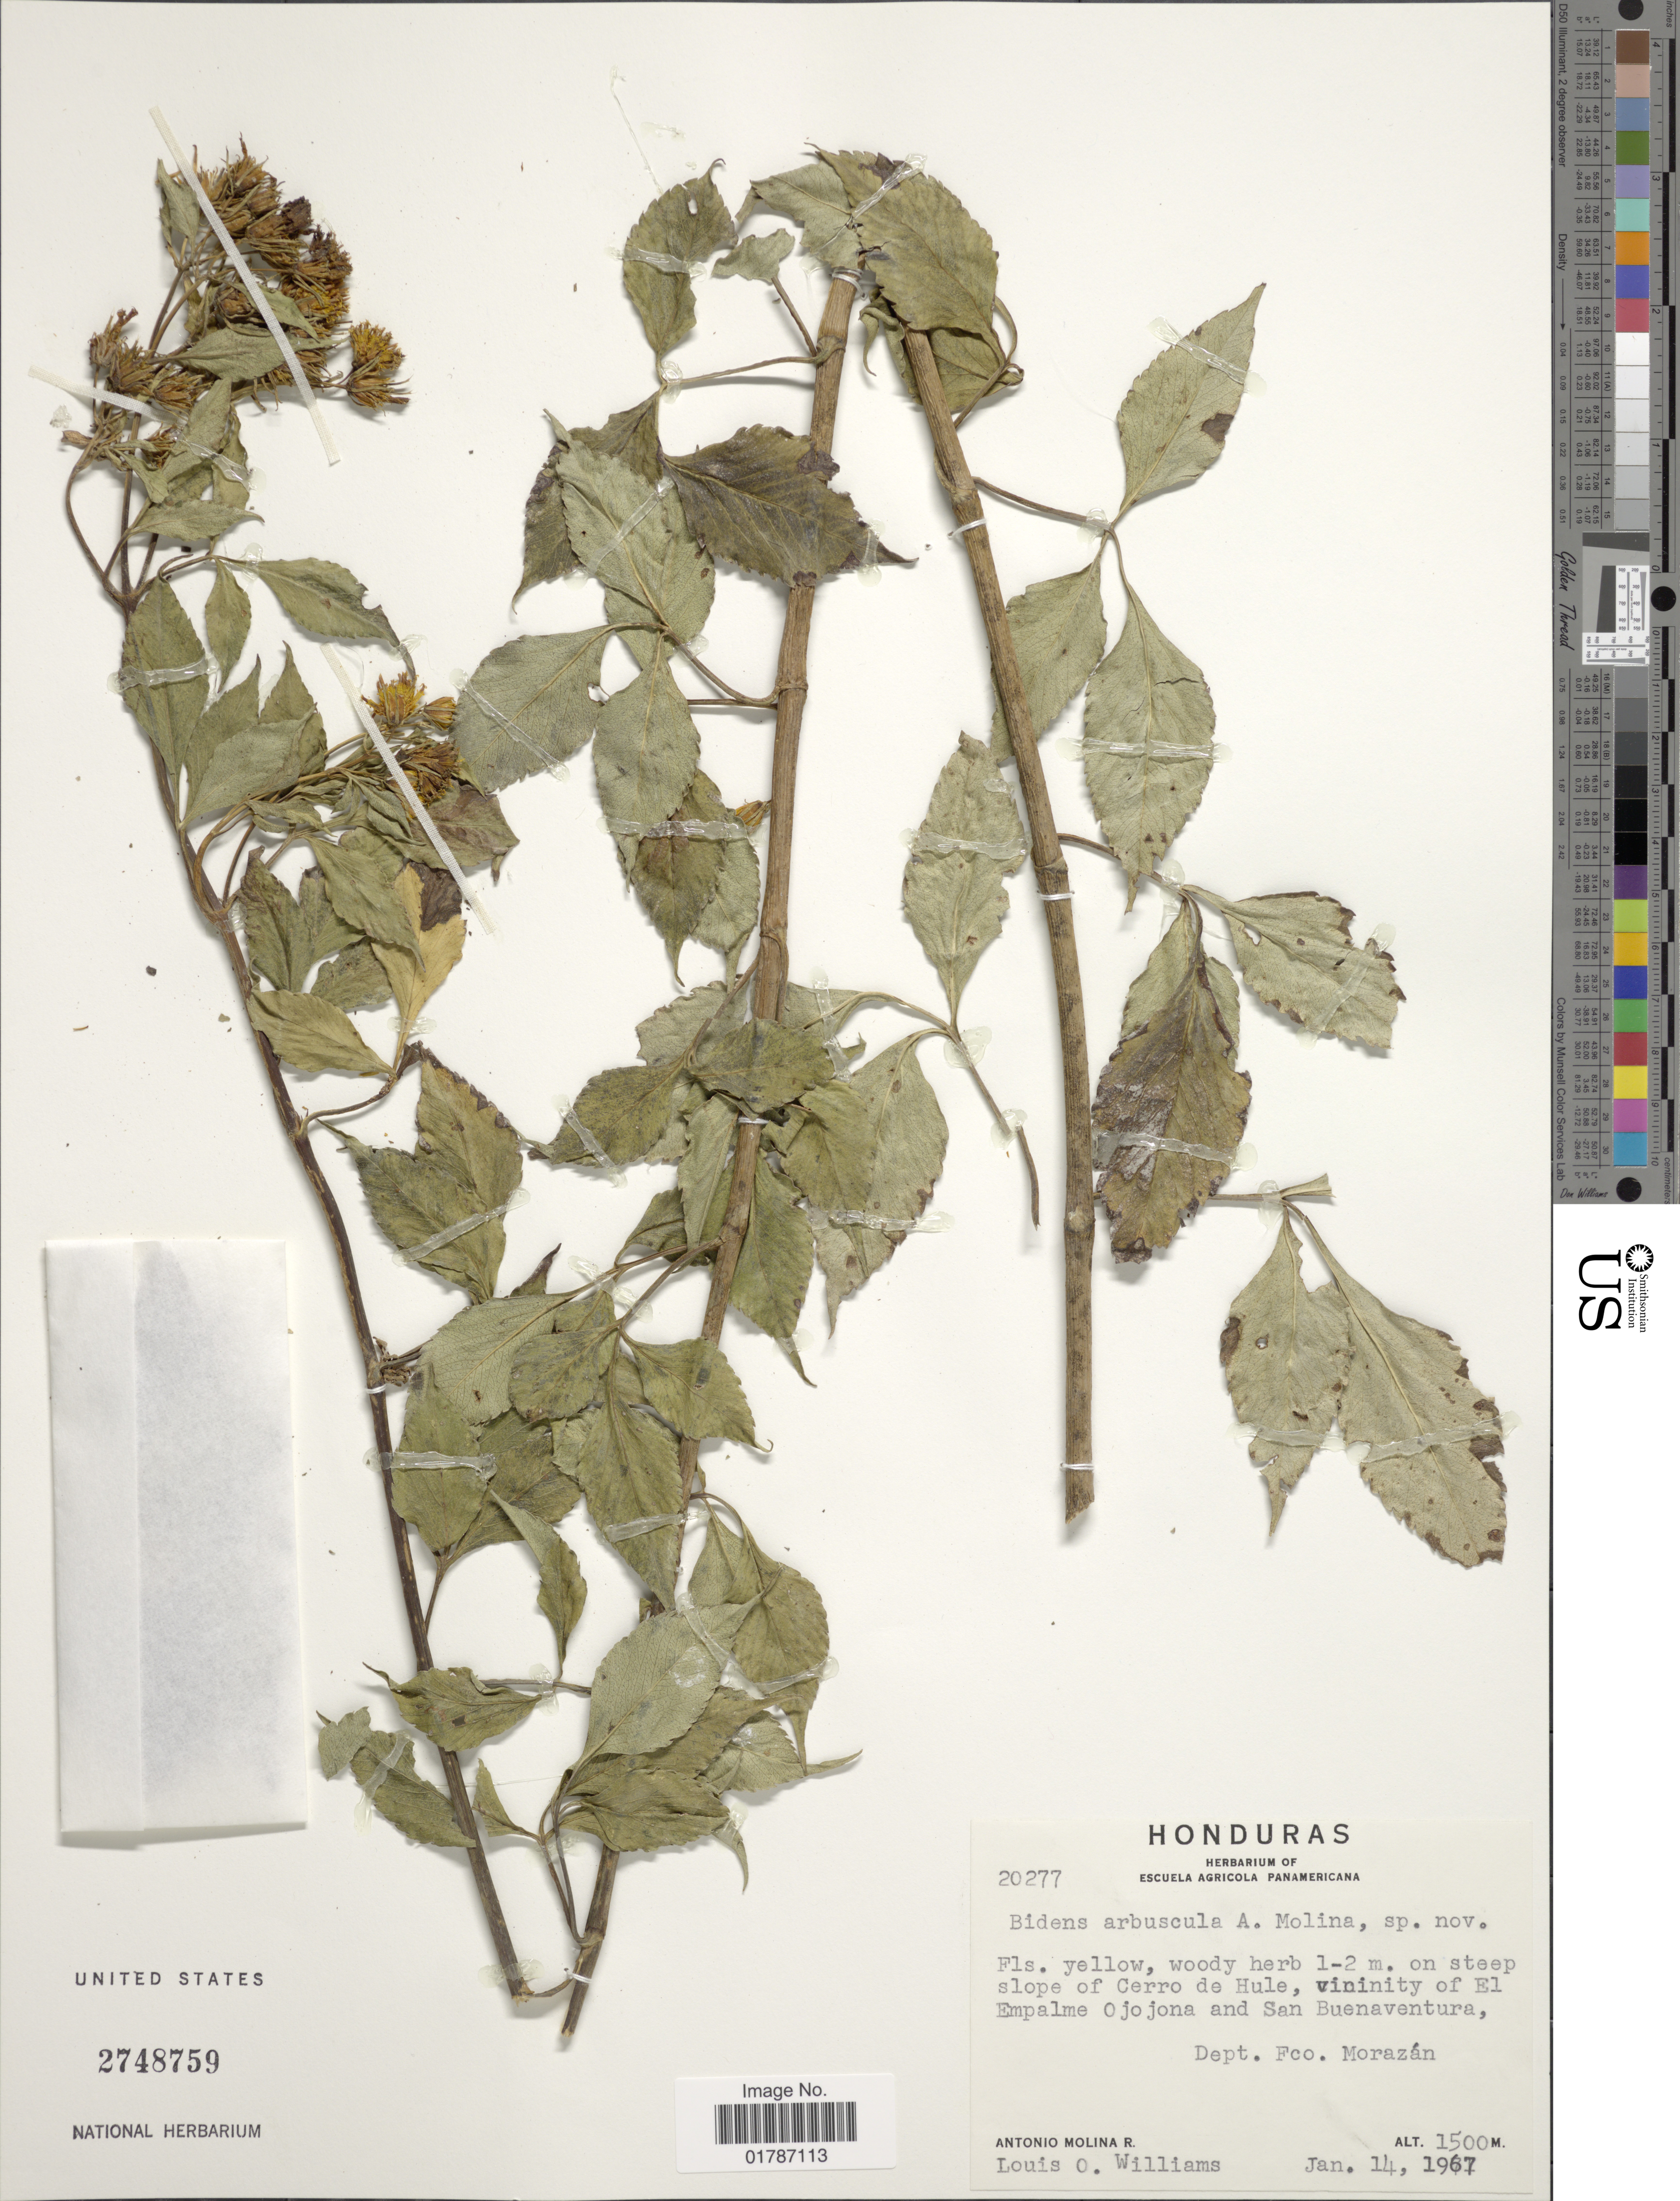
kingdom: Plantae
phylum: Tracheophyta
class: Magnoliopsida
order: Asterales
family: Asteraceae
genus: Bidens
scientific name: Bidens arbuscula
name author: Ant. Molina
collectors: A. Molina R. & L. O. Williams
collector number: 20277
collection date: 1967-01-14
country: Honduras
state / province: Fco. Morazán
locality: On steep slope of Cerro de Hule, vicinity of El Empalme Ojojona and San Buenaventura, Dept. Fco. Morazan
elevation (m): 1500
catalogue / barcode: US 2748759